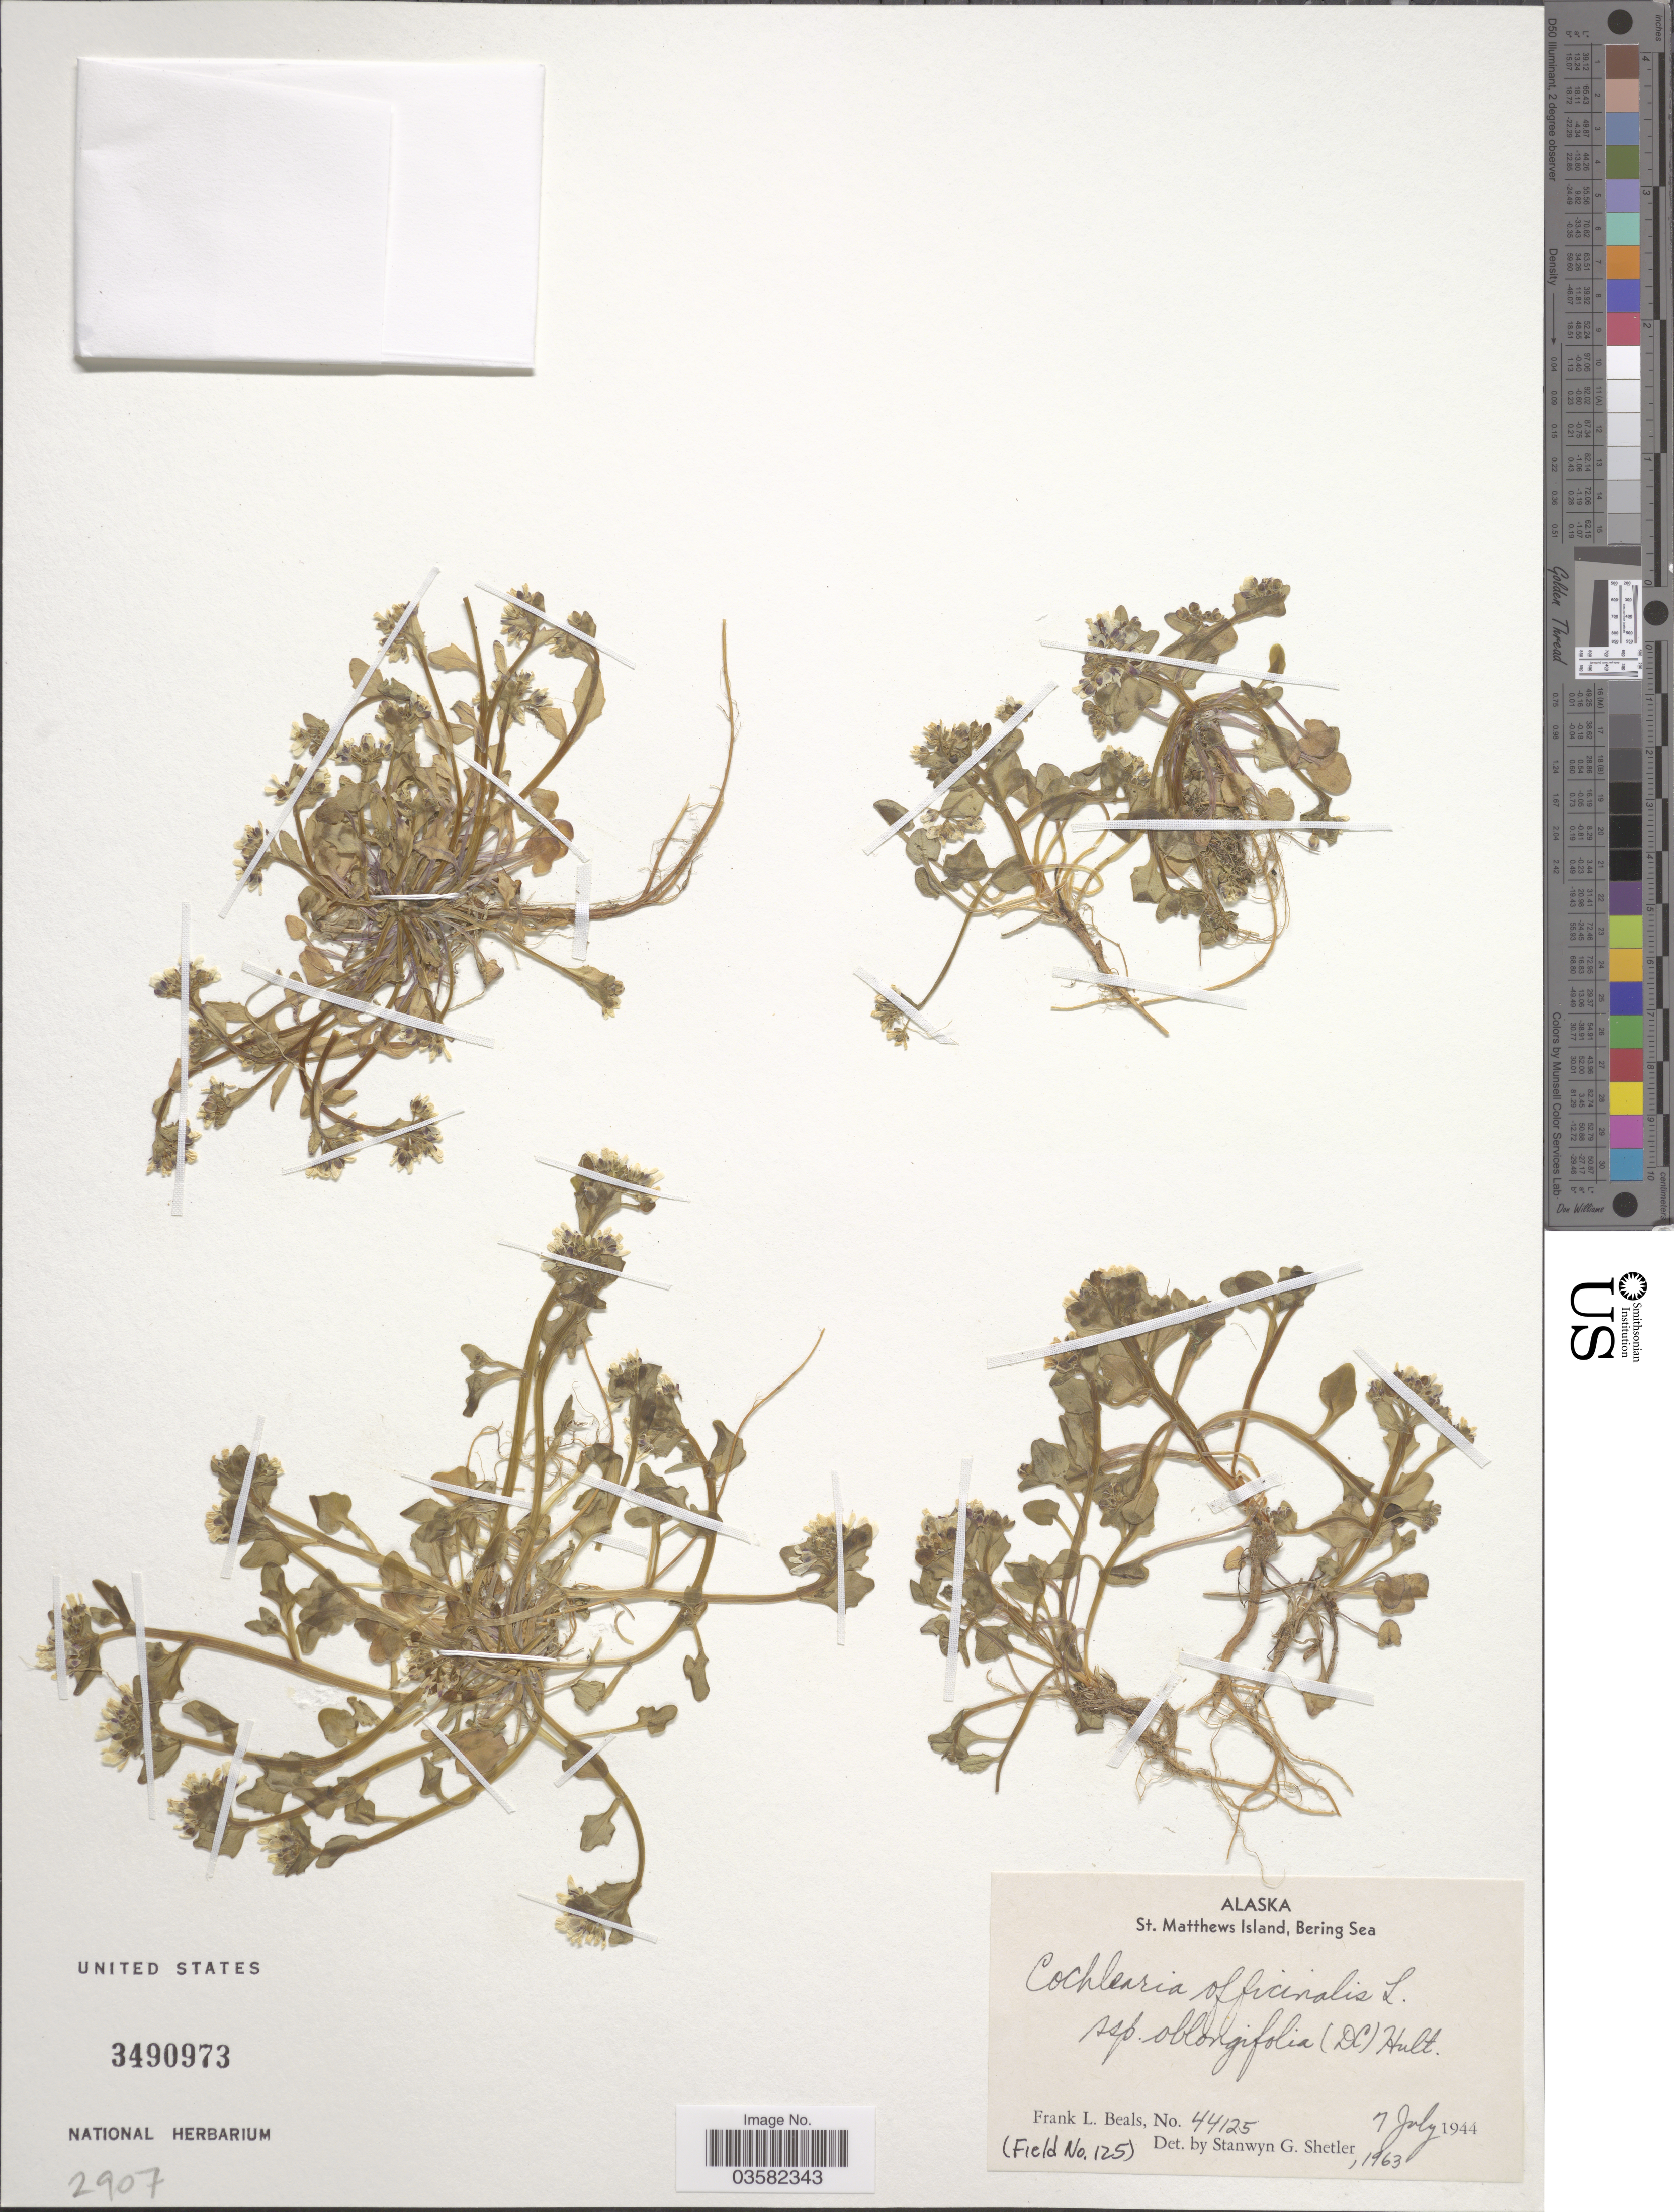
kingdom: Plantae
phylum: Tracheophyta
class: Magnoliopsida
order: Brassicales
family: Brassicaceae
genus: Cochlearia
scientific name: Cochlearia oblongifolia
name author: DC.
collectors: F. Beals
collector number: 44125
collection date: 1944-07-07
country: United States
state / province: Alaska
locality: St. Matthews Island, Bering Sea.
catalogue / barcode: US 3490973